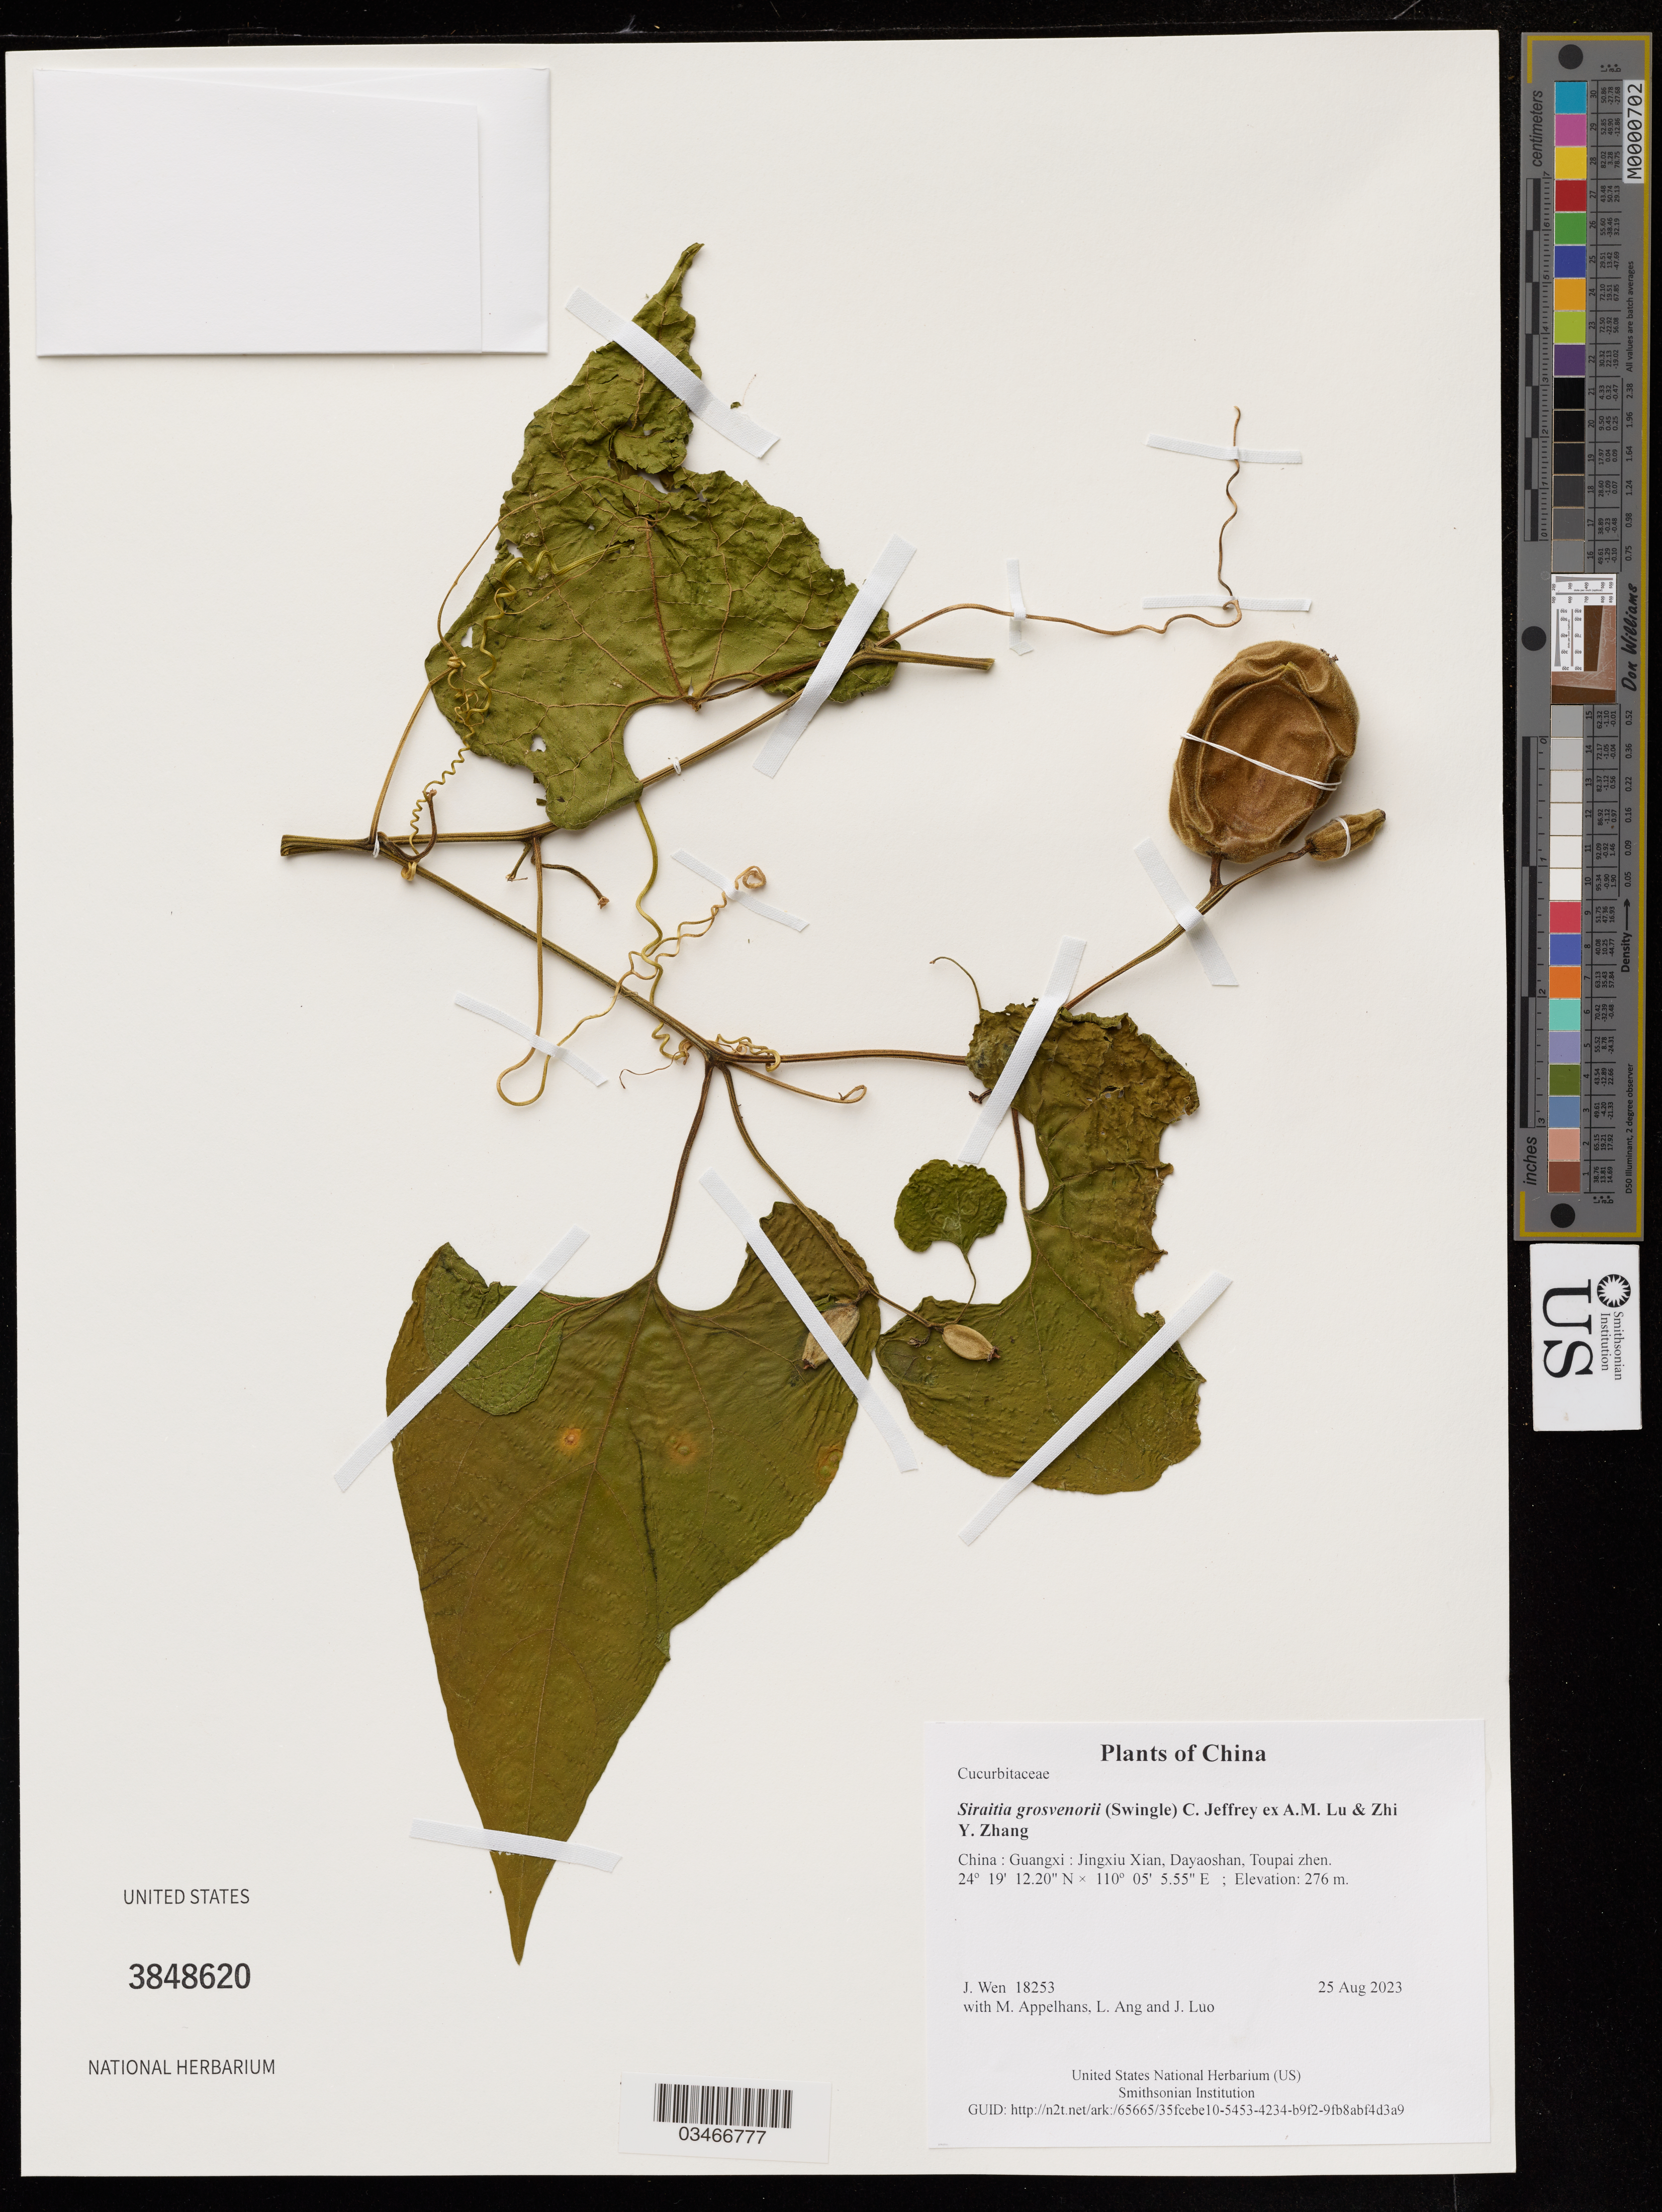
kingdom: Plantae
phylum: Tracheophyta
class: Magnoliopsida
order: Cucurbitales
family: Cucurbitaceae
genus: Siraitia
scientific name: Siraitia grosvenorii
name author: (Swingle) C. Jeffrey ex A.M. Lu & Zhi Y. Zhang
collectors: J. Wen, M. Appelhans, L. Ang & J. Luo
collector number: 18253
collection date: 2023-08-25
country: China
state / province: Guangxi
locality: Jingxiu Xian, Dayaoshan, Toupai zhen.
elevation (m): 276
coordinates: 24.320055 N, 110.084874 E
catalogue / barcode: US 3848620